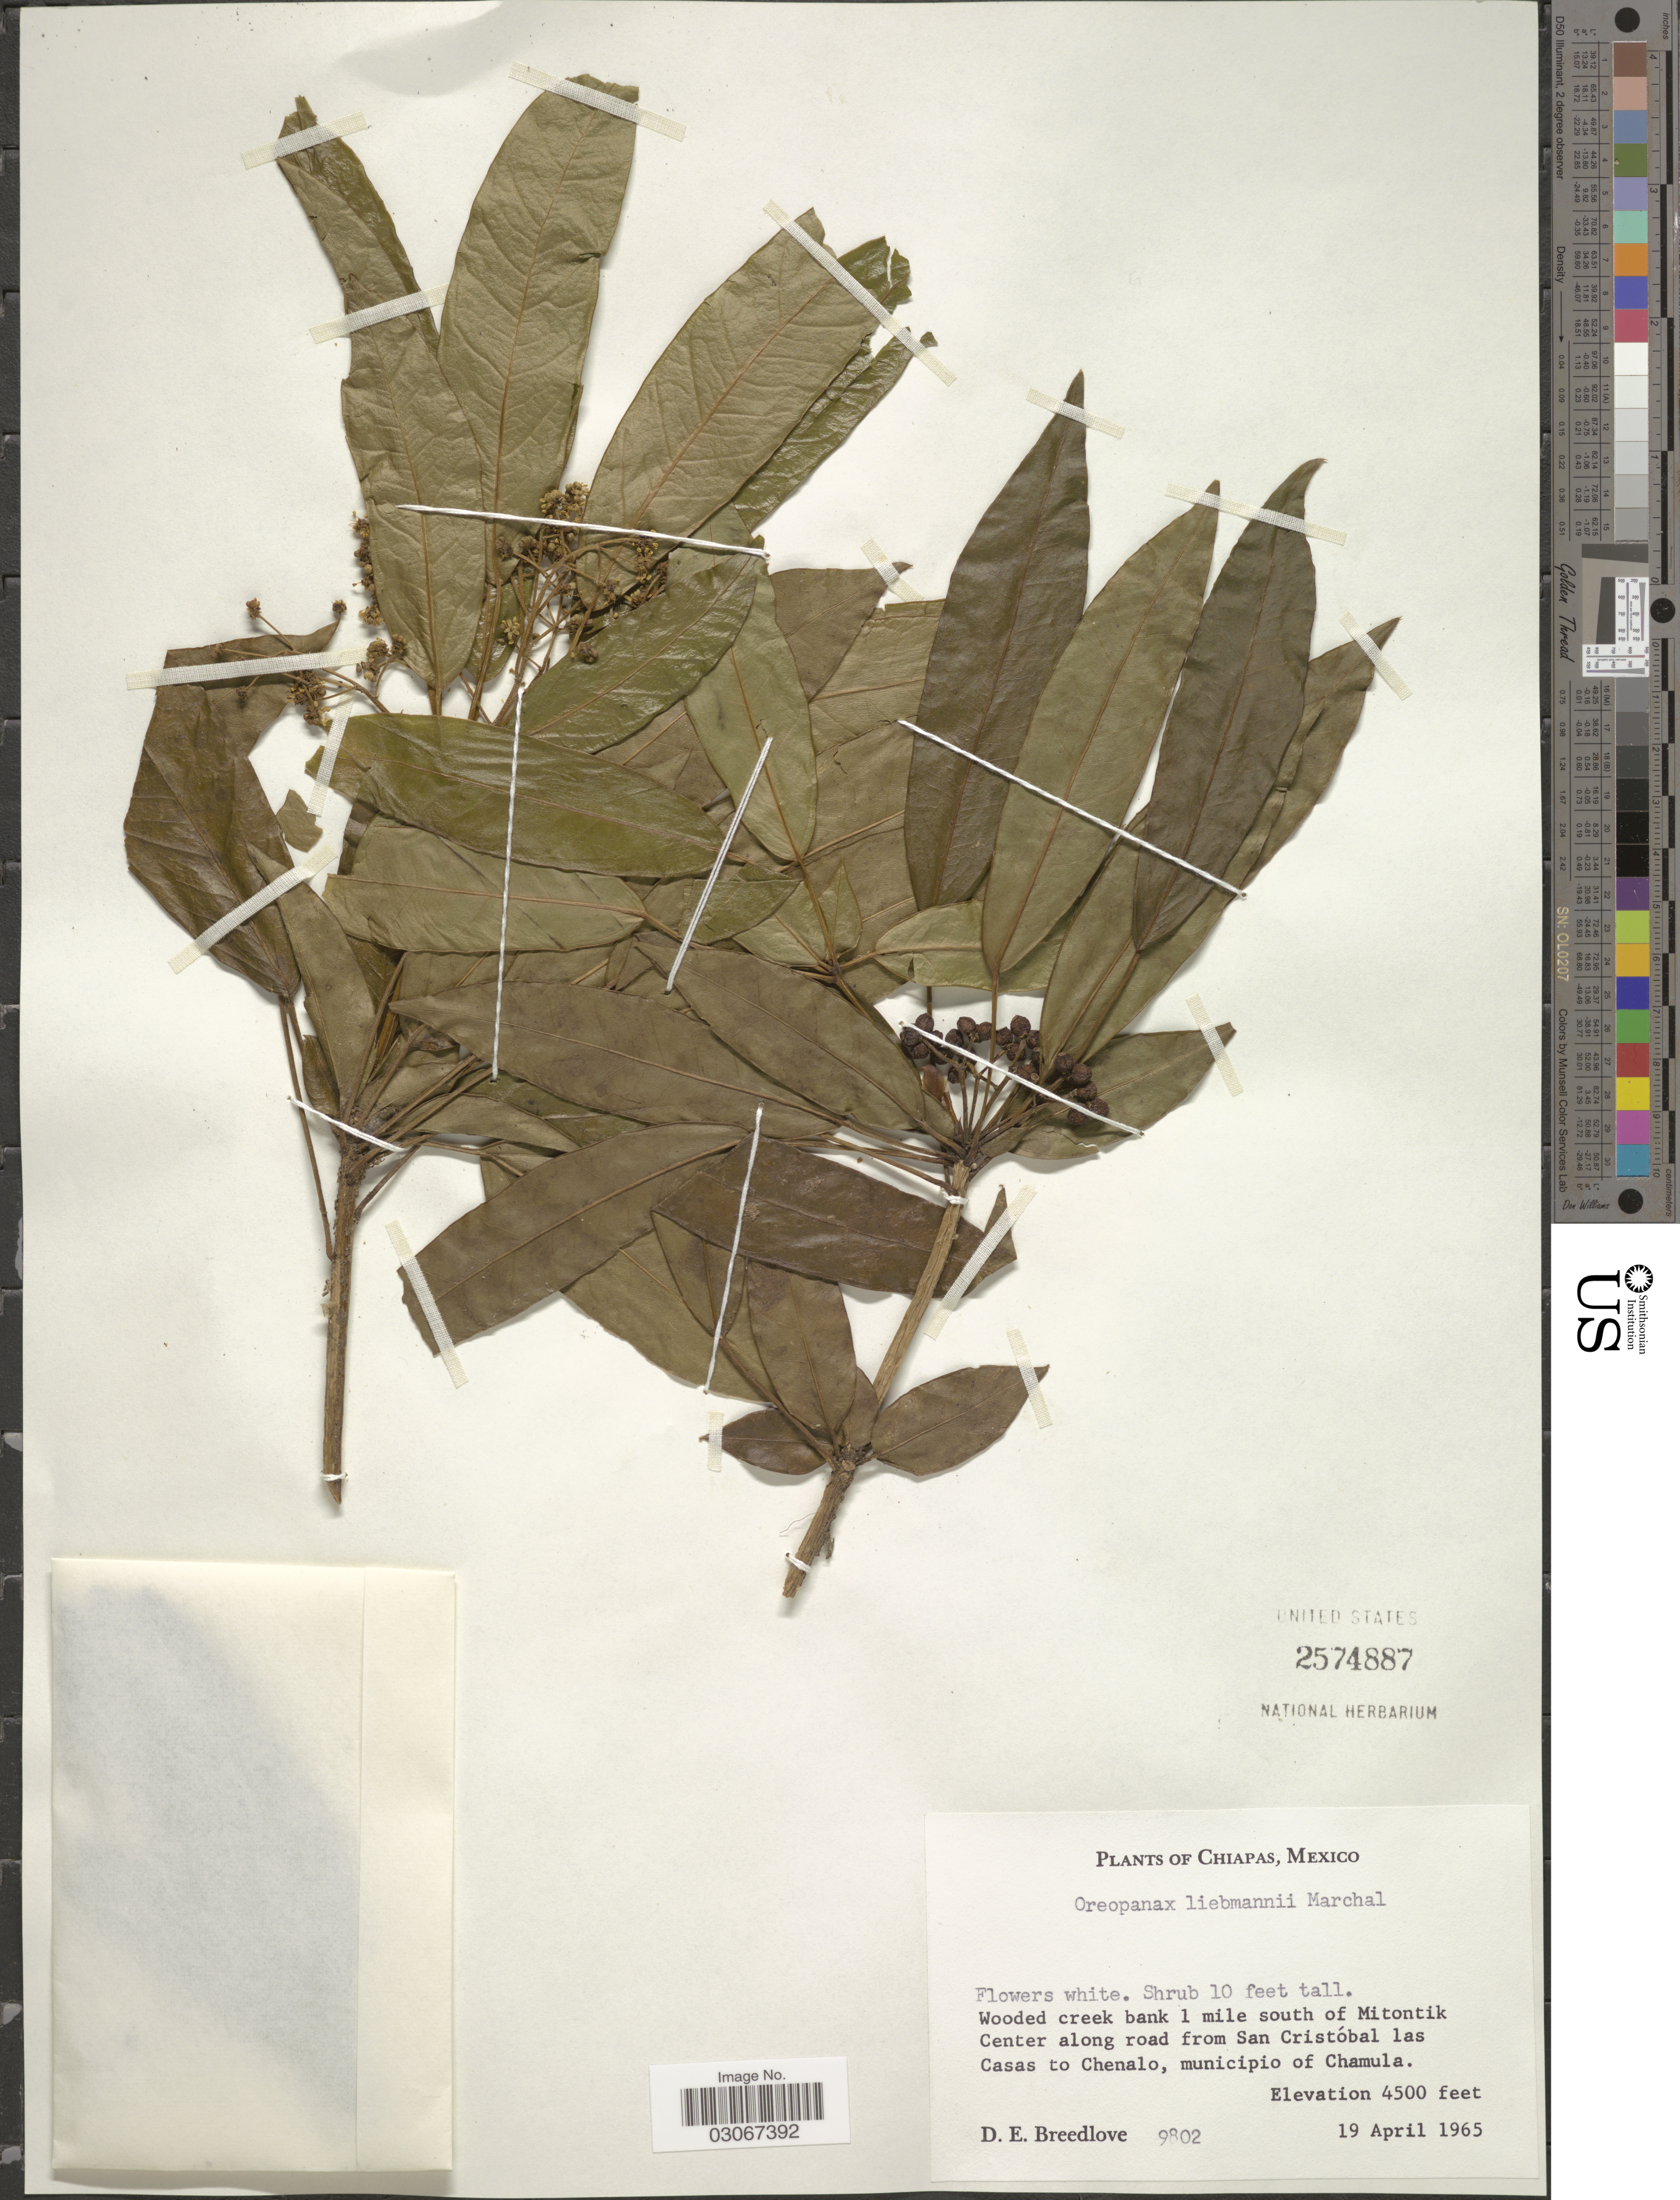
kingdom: Plantae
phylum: Tracheophyta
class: Magnoliopsida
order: Apiales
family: Araliaceae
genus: Oreopanax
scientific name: Oreopanax liebmannii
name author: Marchal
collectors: D. E. Breedlove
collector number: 9802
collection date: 1965-04-19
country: Mexico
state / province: Chiapas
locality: Wooded creek bank 1 miles south of Mitontik Center along road from San Cristóbal las Casas to Chenalo, municipio of Chamula.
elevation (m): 1372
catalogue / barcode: US 2574887